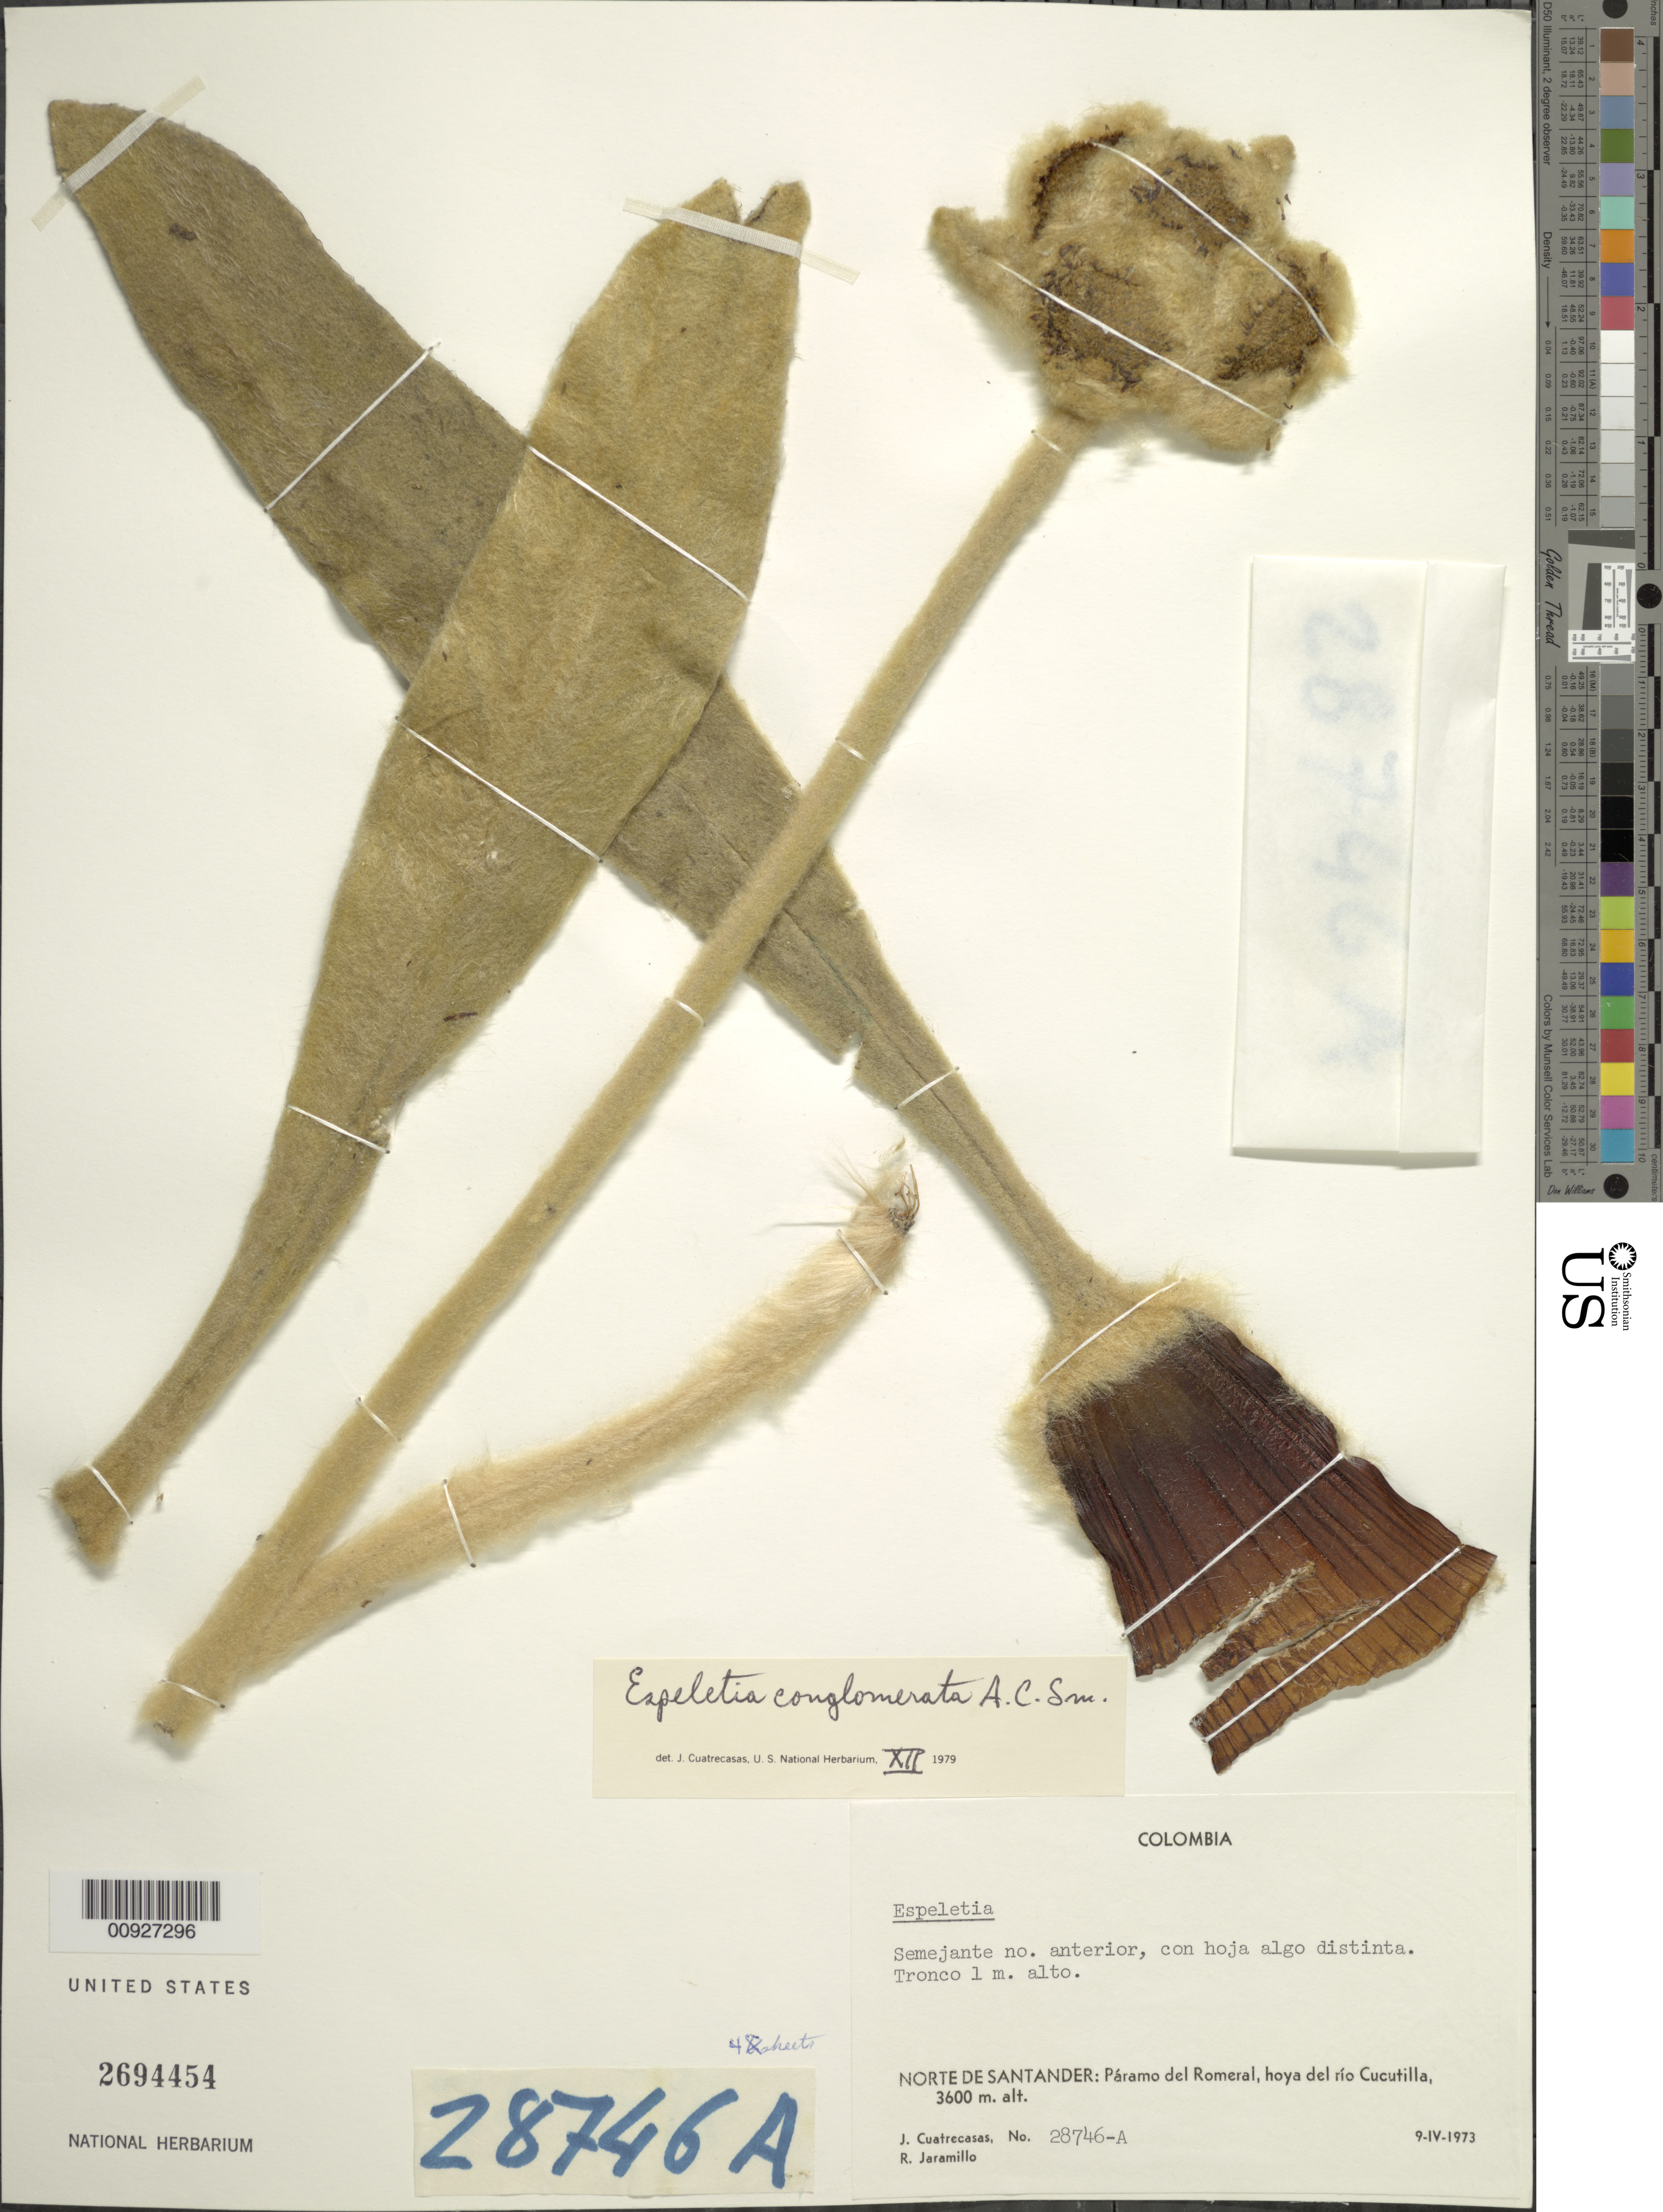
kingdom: Plantae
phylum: Tracheophyta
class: Magnoliopsida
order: Asterales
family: Asteraceae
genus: Espeletia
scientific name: Espeletia conglomerata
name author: A.C. Sm.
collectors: J. Cuatrecasas & R. Jaramillo M.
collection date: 1973-04-09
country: Colombia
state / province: Norte de Santander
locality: P. del Romeral. P. del Romeral, hoya del río Cucutilla.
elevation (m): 3600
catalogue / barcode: US 2694454